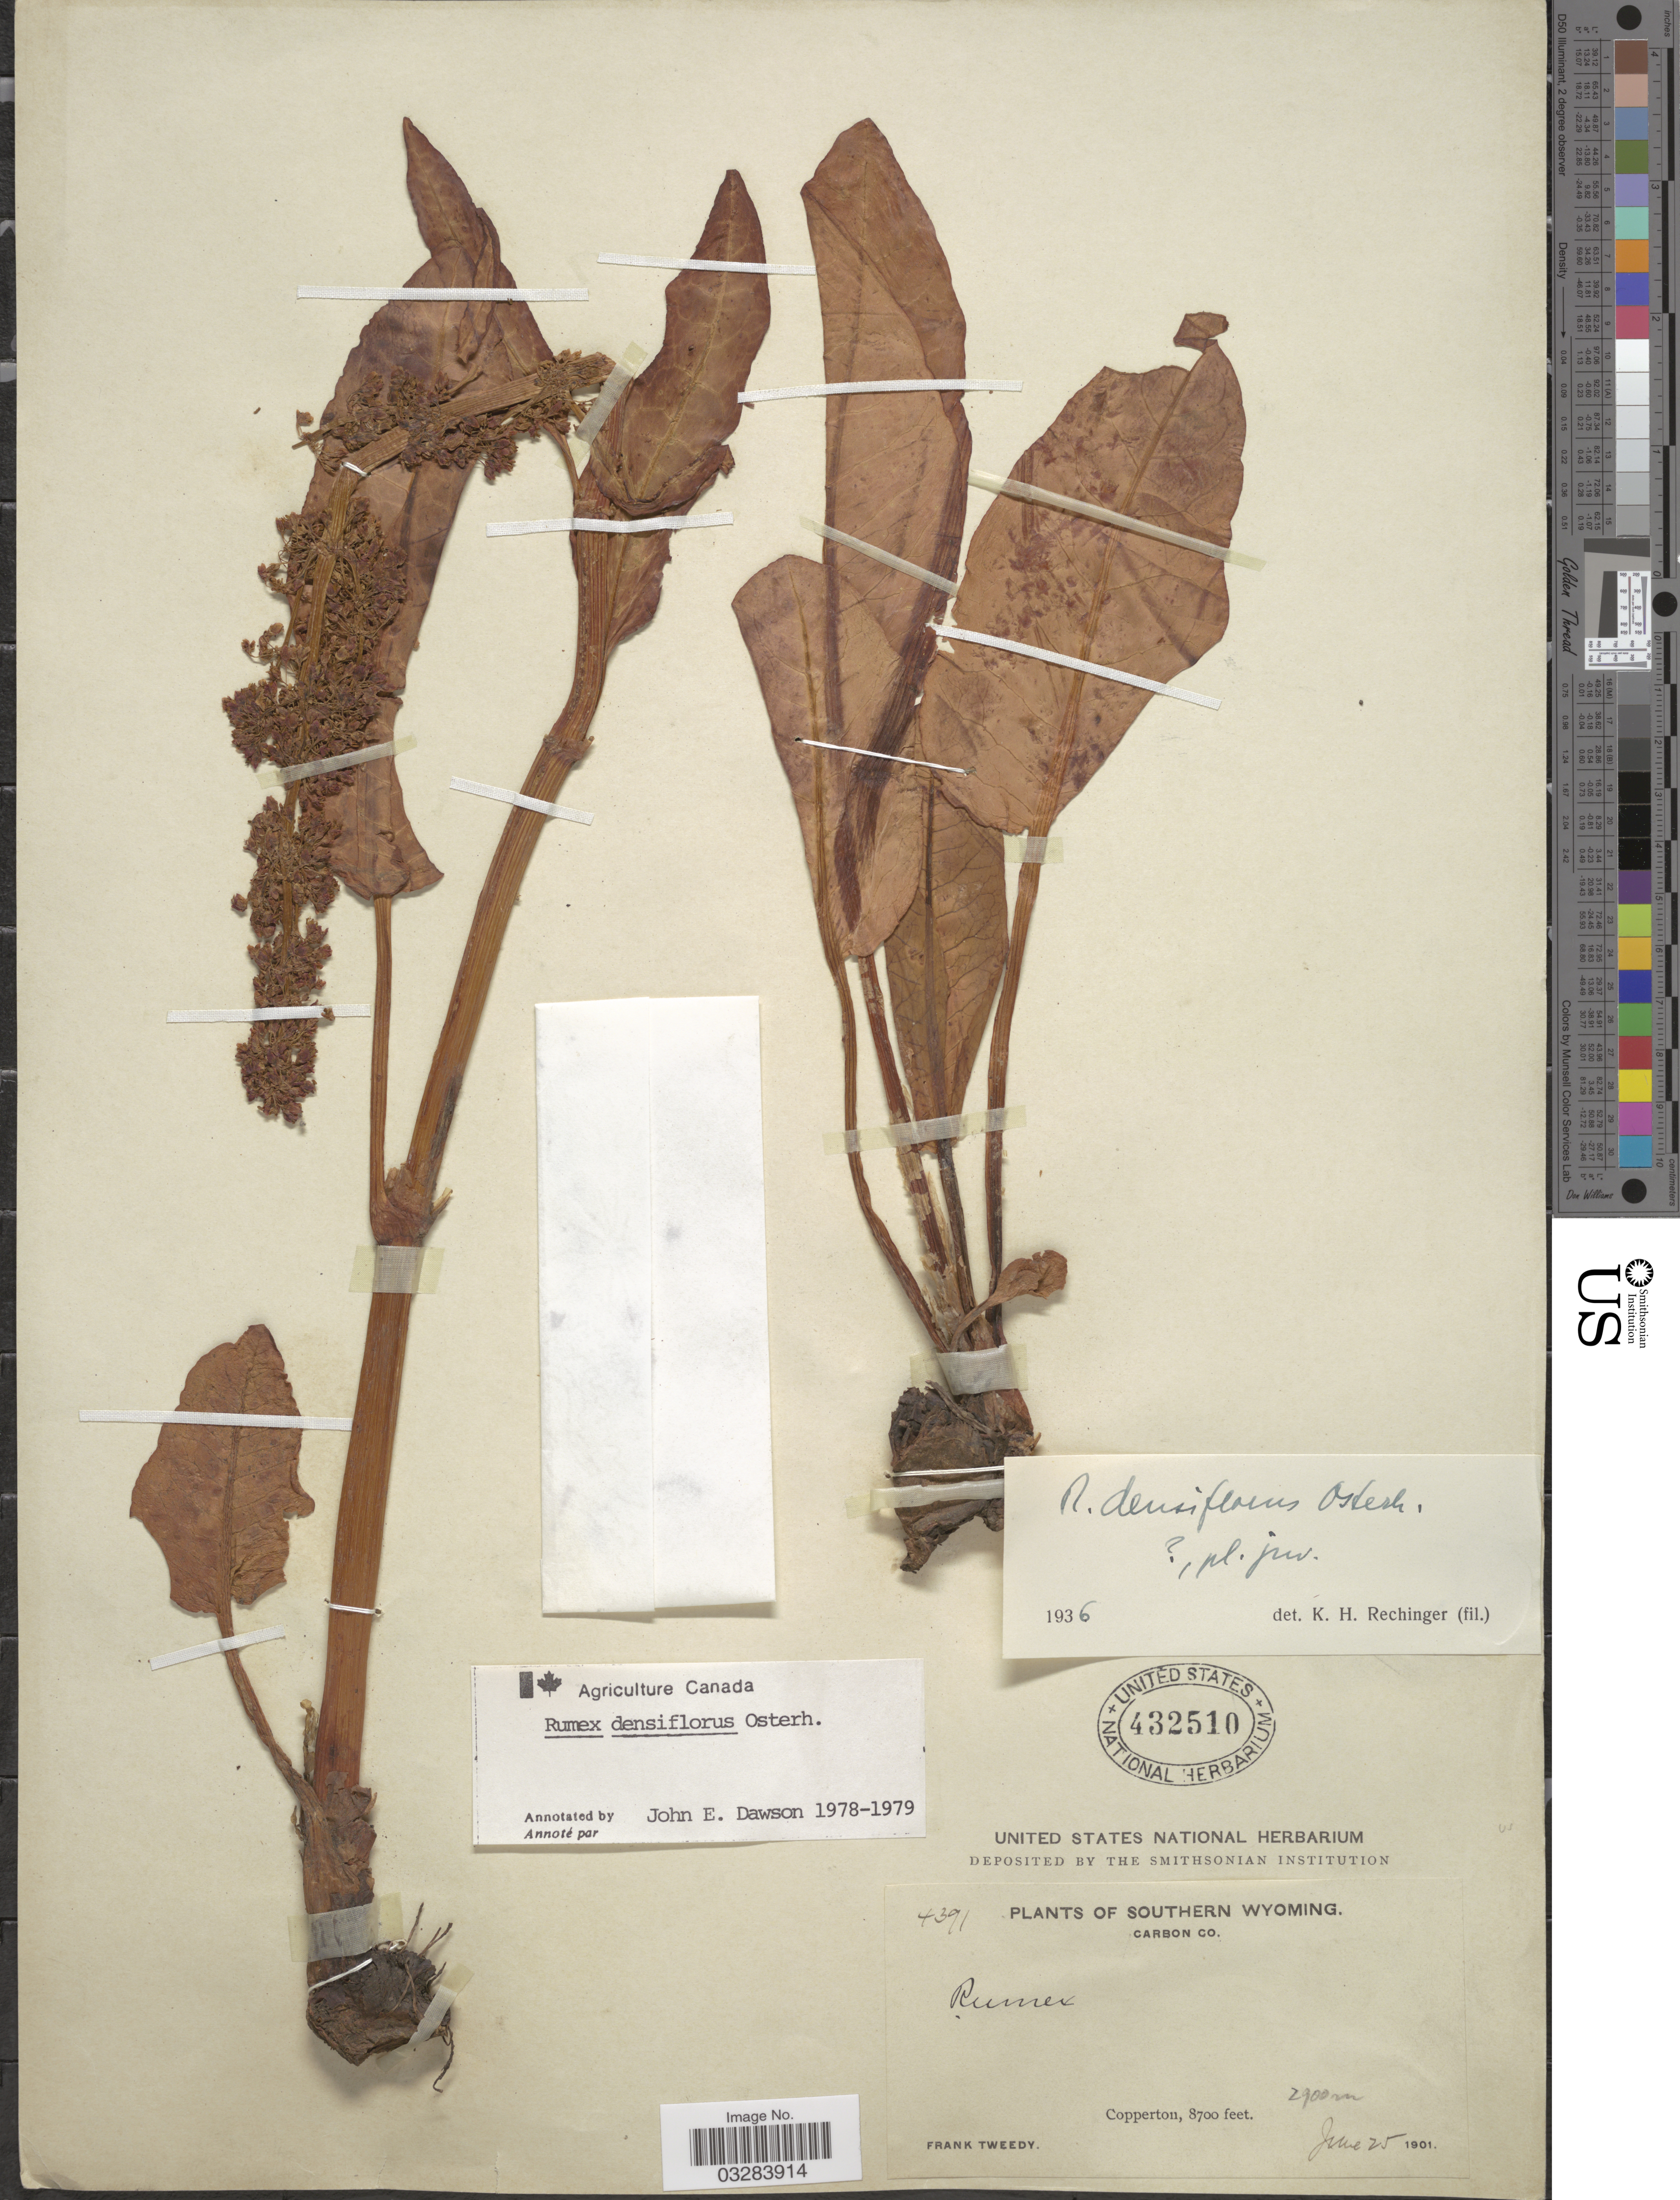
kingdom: Plantae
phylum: Tracheophyta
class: Magnoliopsida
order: Caryophyllales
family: Polygonaceae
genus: Rumex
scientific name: Rumex densiflorus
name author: Osterh.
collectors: F. Tweedy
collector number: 4391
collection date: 1901-06-25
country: United States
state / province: Wyoming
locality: Southern Wyoming. Carbon Co. Copperton.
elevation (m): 2652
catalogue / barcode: US 432510